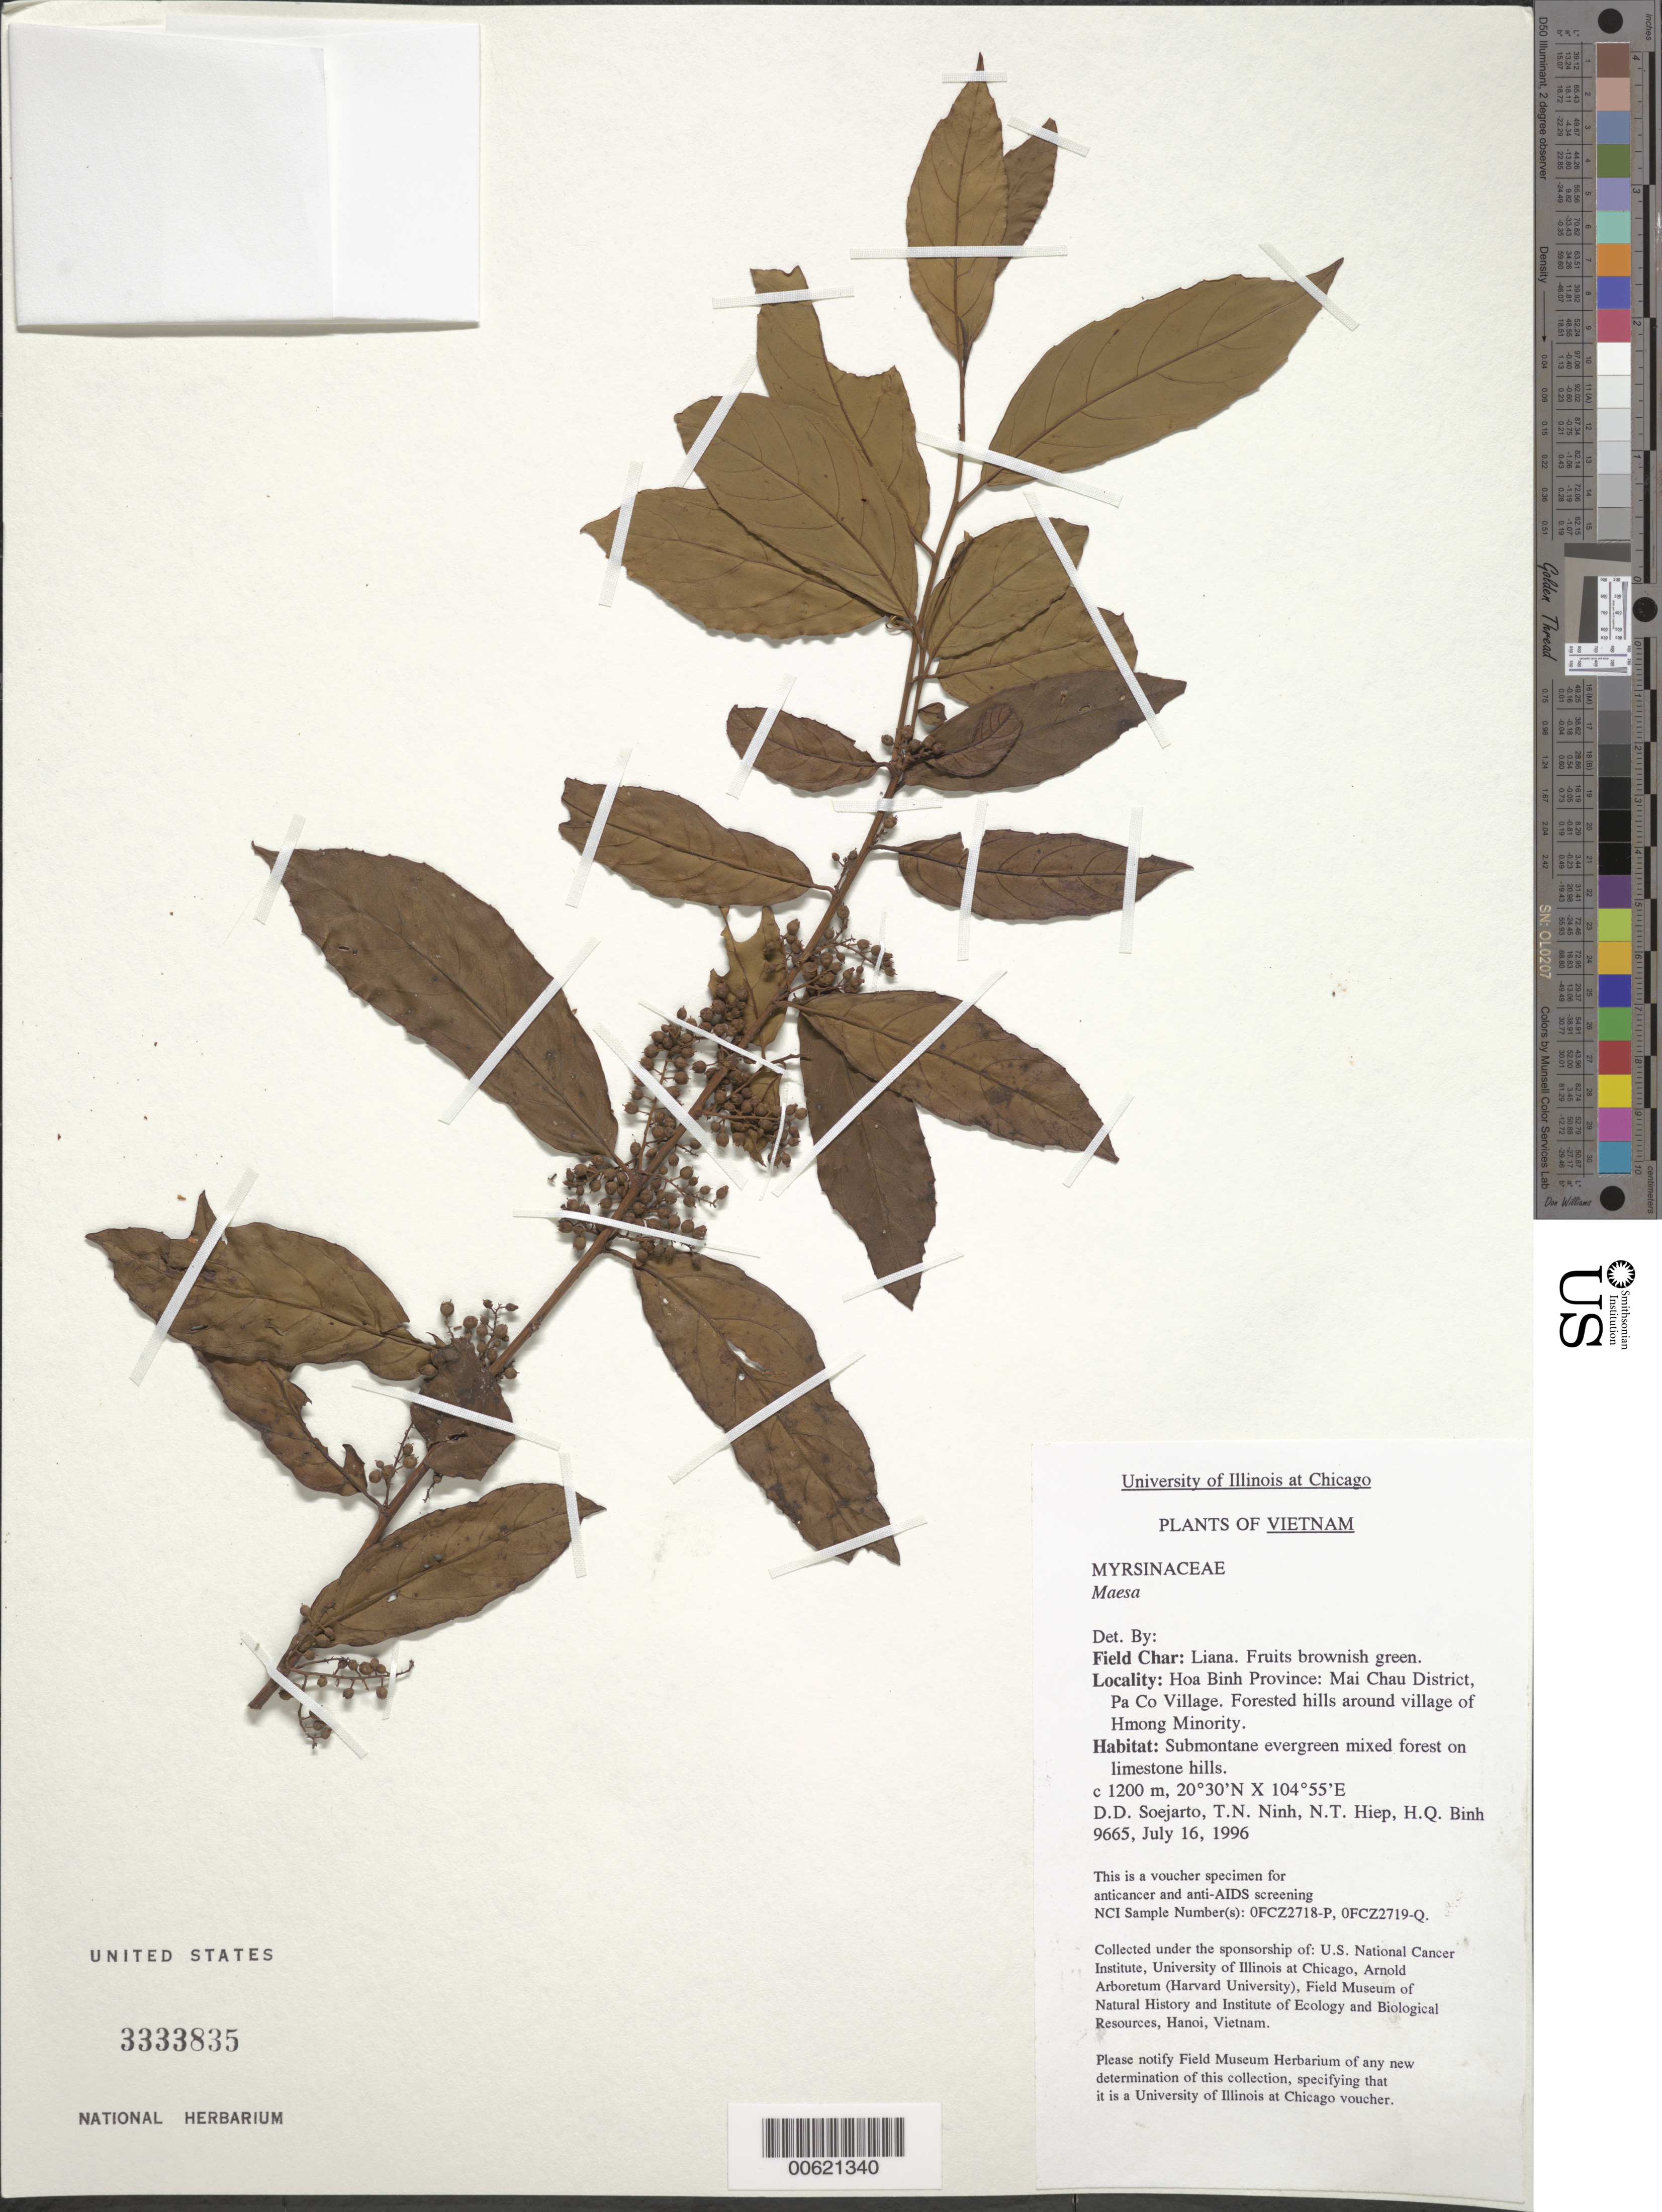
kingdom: Plantae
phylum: Tracheophyta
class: Magnoliopsida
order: Ericales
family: Primulaceae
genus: Maesa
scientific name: Maesa sp.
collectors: T. N. Ninh, N. T. Hiep & H. Q. Binh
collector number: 9665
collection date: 1996-07-16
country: Vietnam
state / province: Hoa Binh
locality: Mai Chau District, Pa Co Village. Forested hills around village of Hmong Minority.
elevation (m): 1200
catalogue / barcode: US 3333835